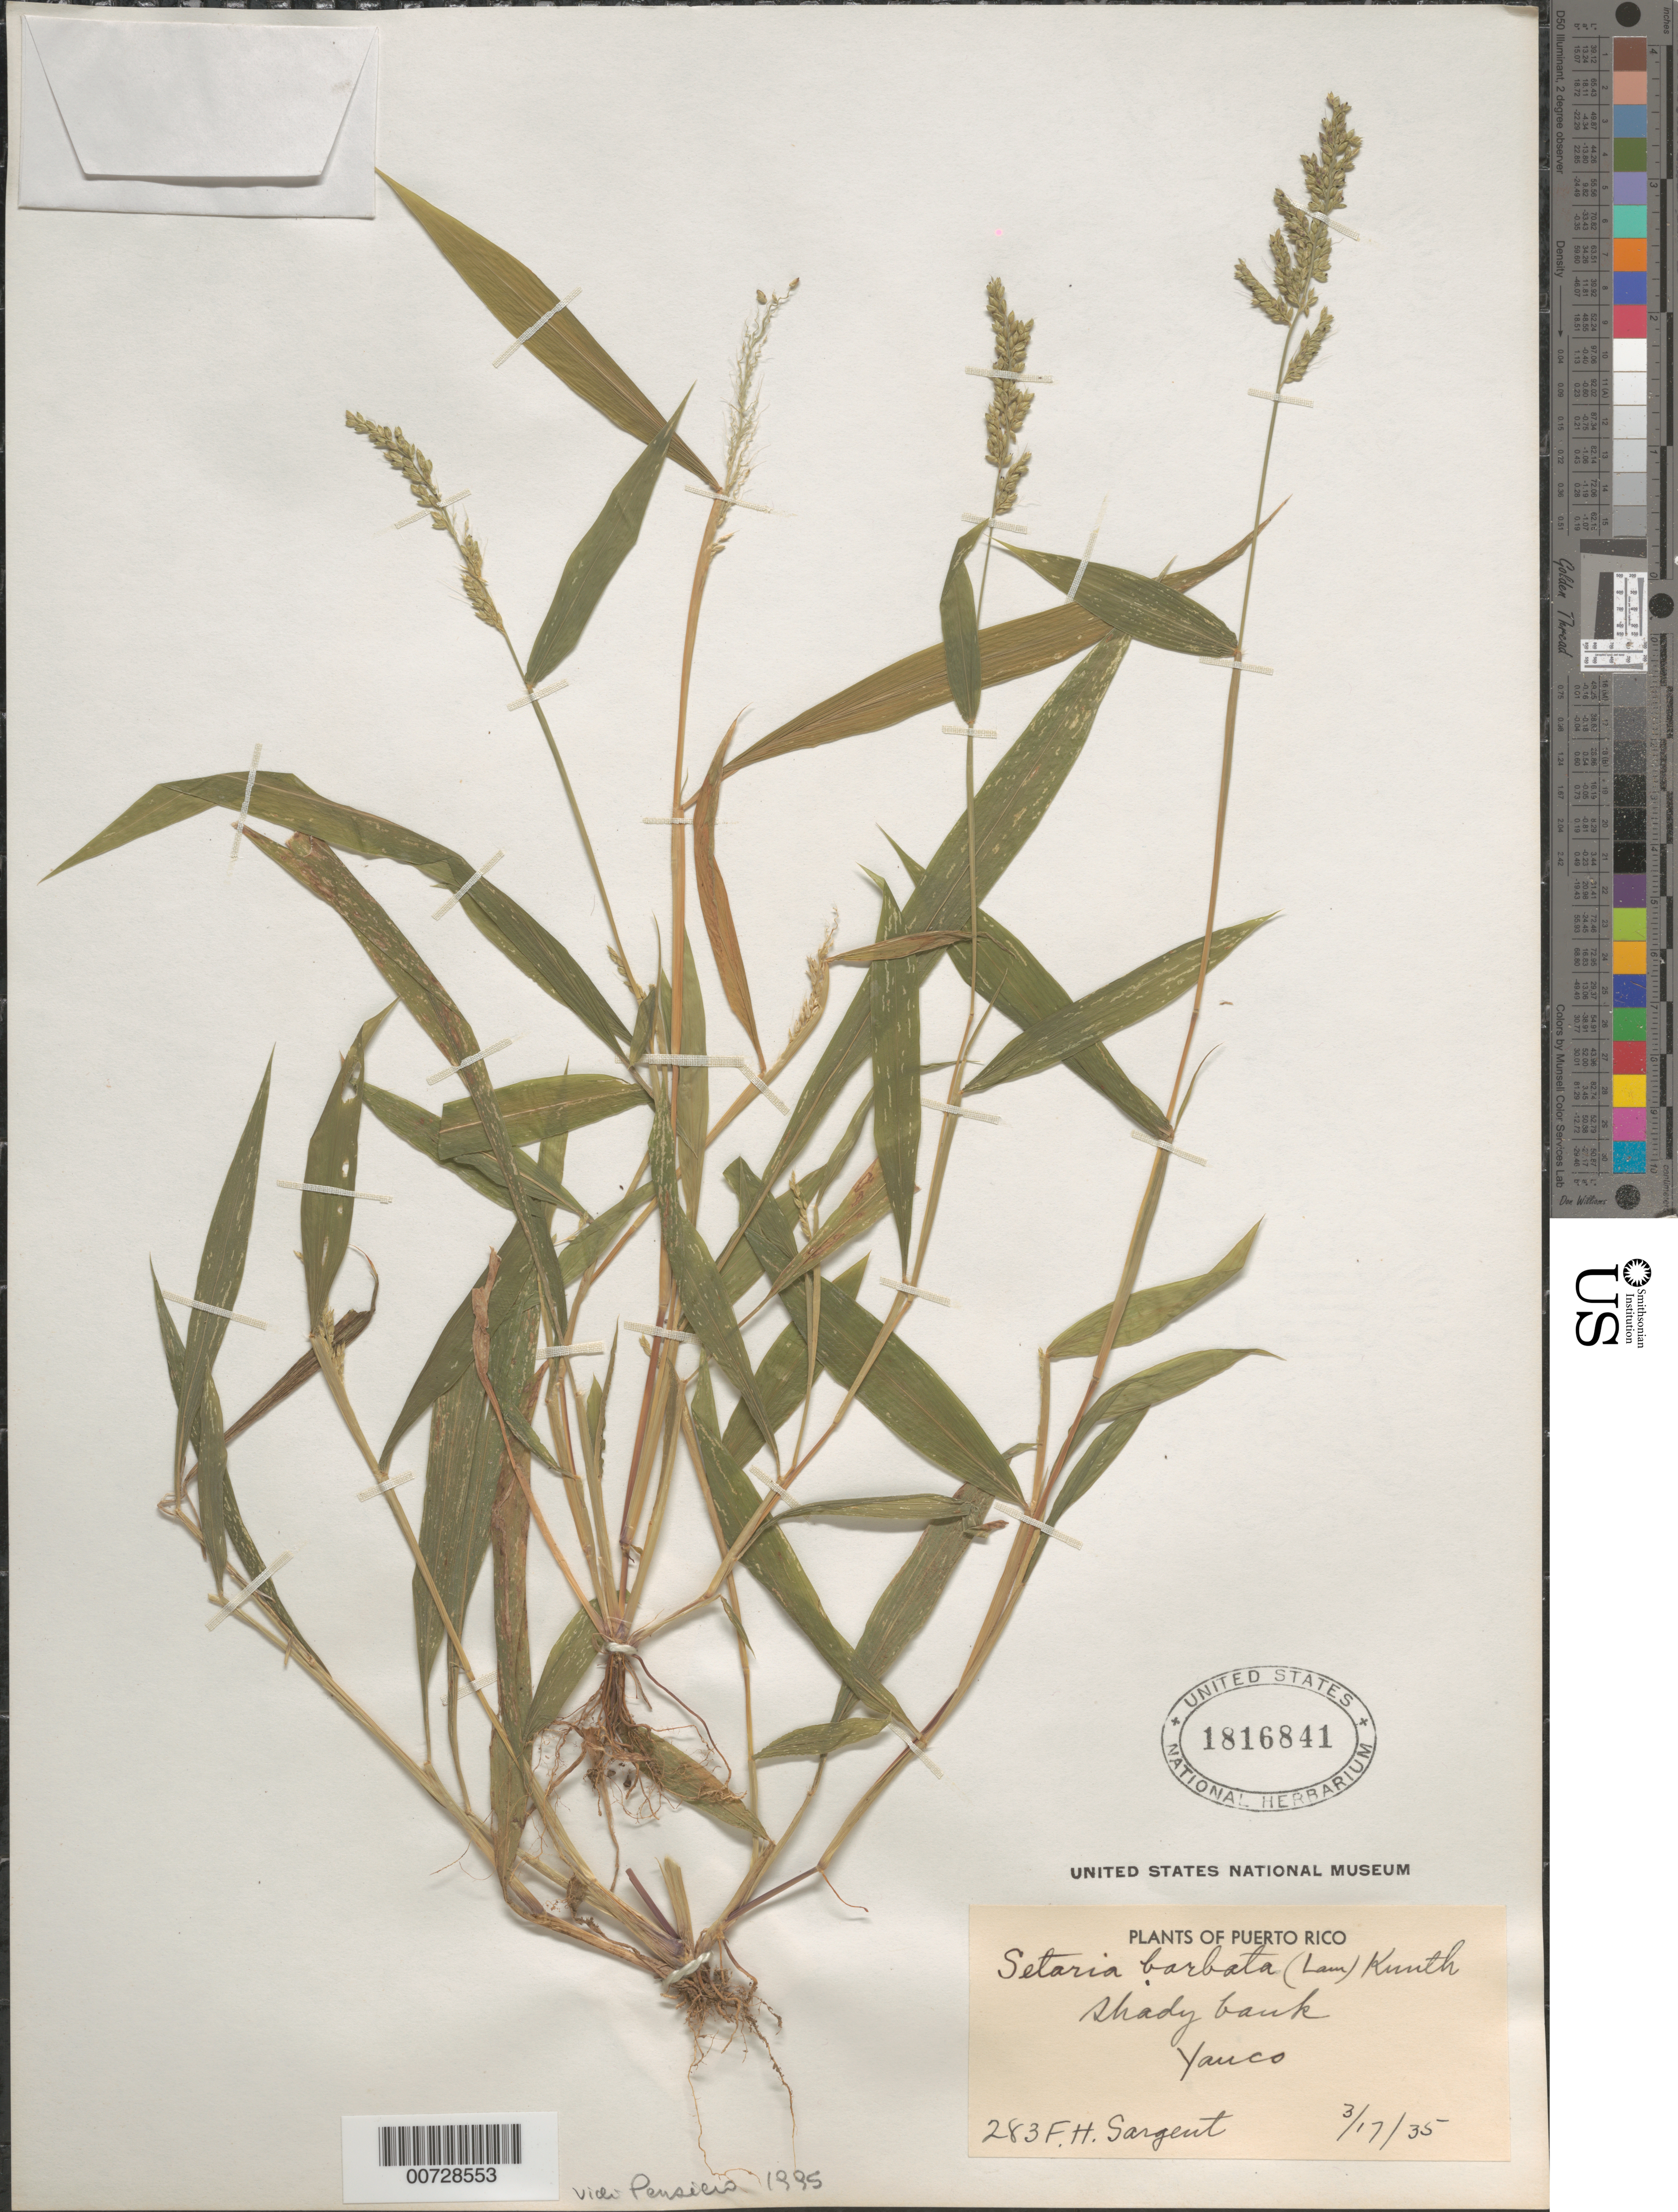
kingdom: Plantae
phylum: Tracheophyta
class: Liliopsida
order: Poales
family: Poaceae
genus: Setaria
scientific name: Setaria barbata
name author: (Lam.) Kunth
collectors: F. H. Sargent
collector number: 283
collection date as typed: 17 Mar 1935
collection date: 1935-03-17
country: Puerto Rico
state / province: Yauco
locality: Yauco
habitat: Shady bank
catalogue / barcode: US 1816841